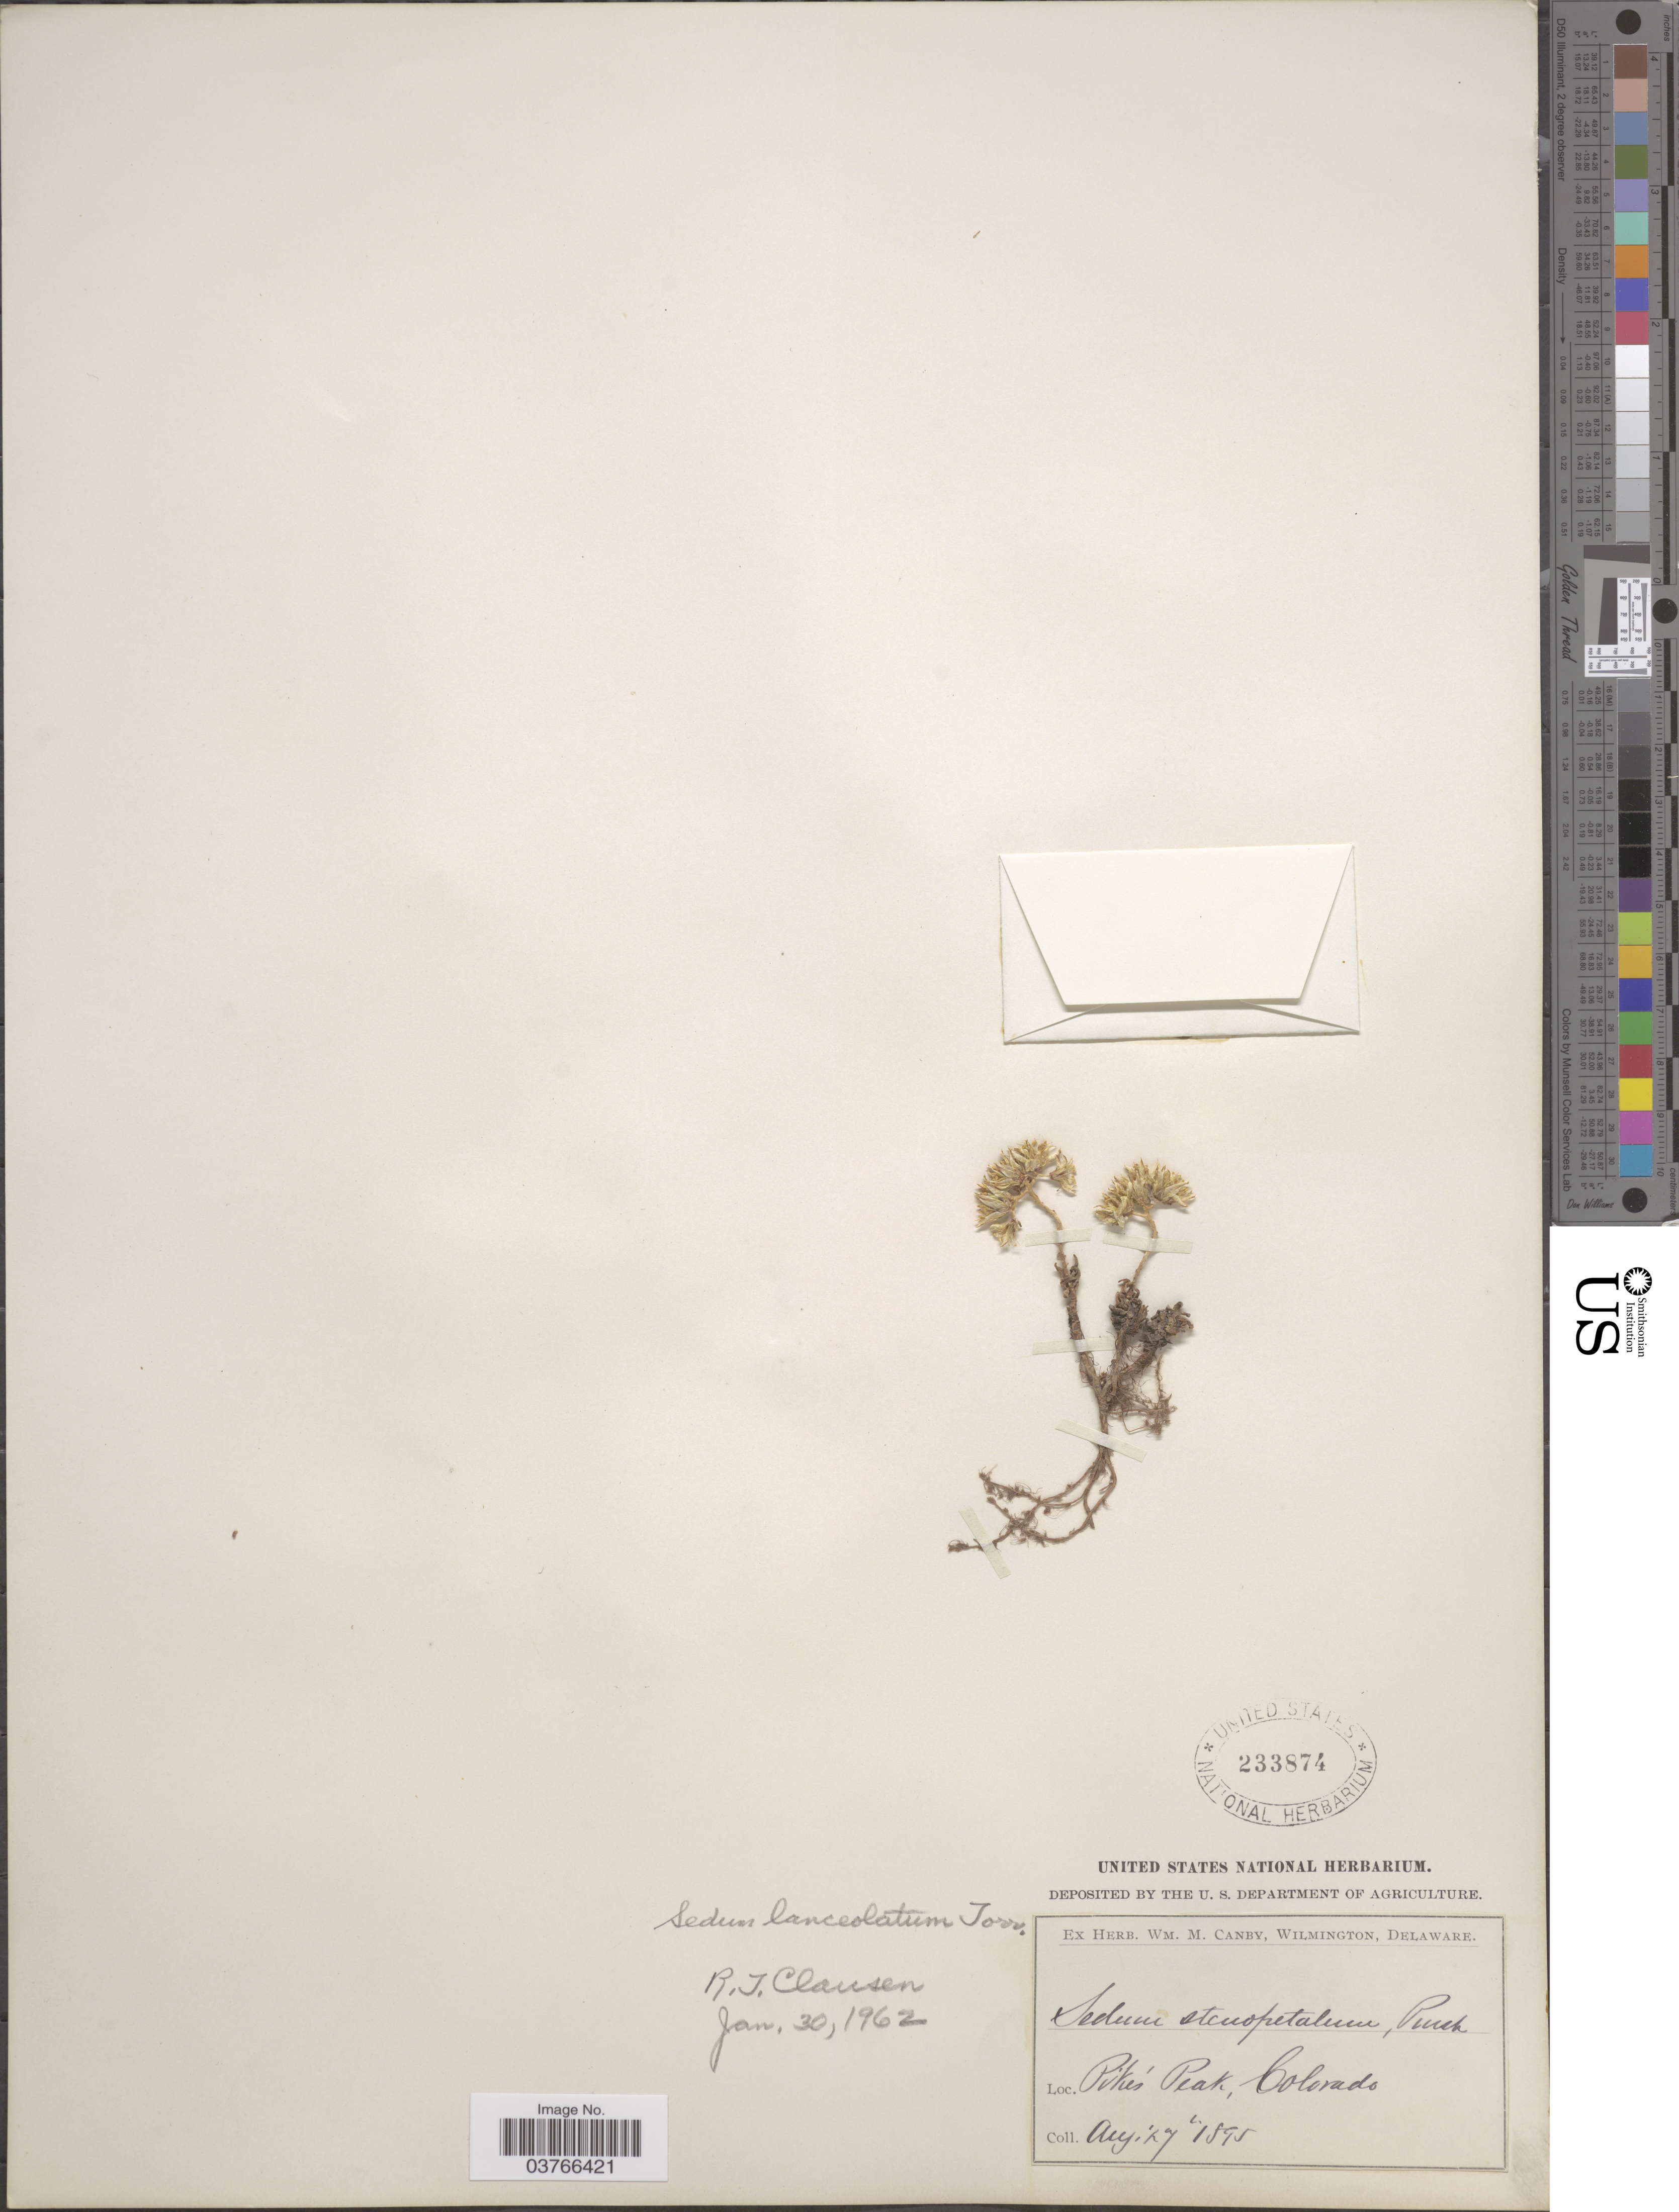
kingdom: Plantae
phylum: Tracheophyta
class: Magnoliopsida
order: Saxifragales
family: Crassulaceae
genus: Sedum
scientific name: Sedum lanceolatum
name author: Torr.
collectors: ex herb. W.M. Canby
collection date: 1895-08-27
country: United States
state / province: Colorado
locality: Pikés Peak.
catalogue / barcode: US 233874